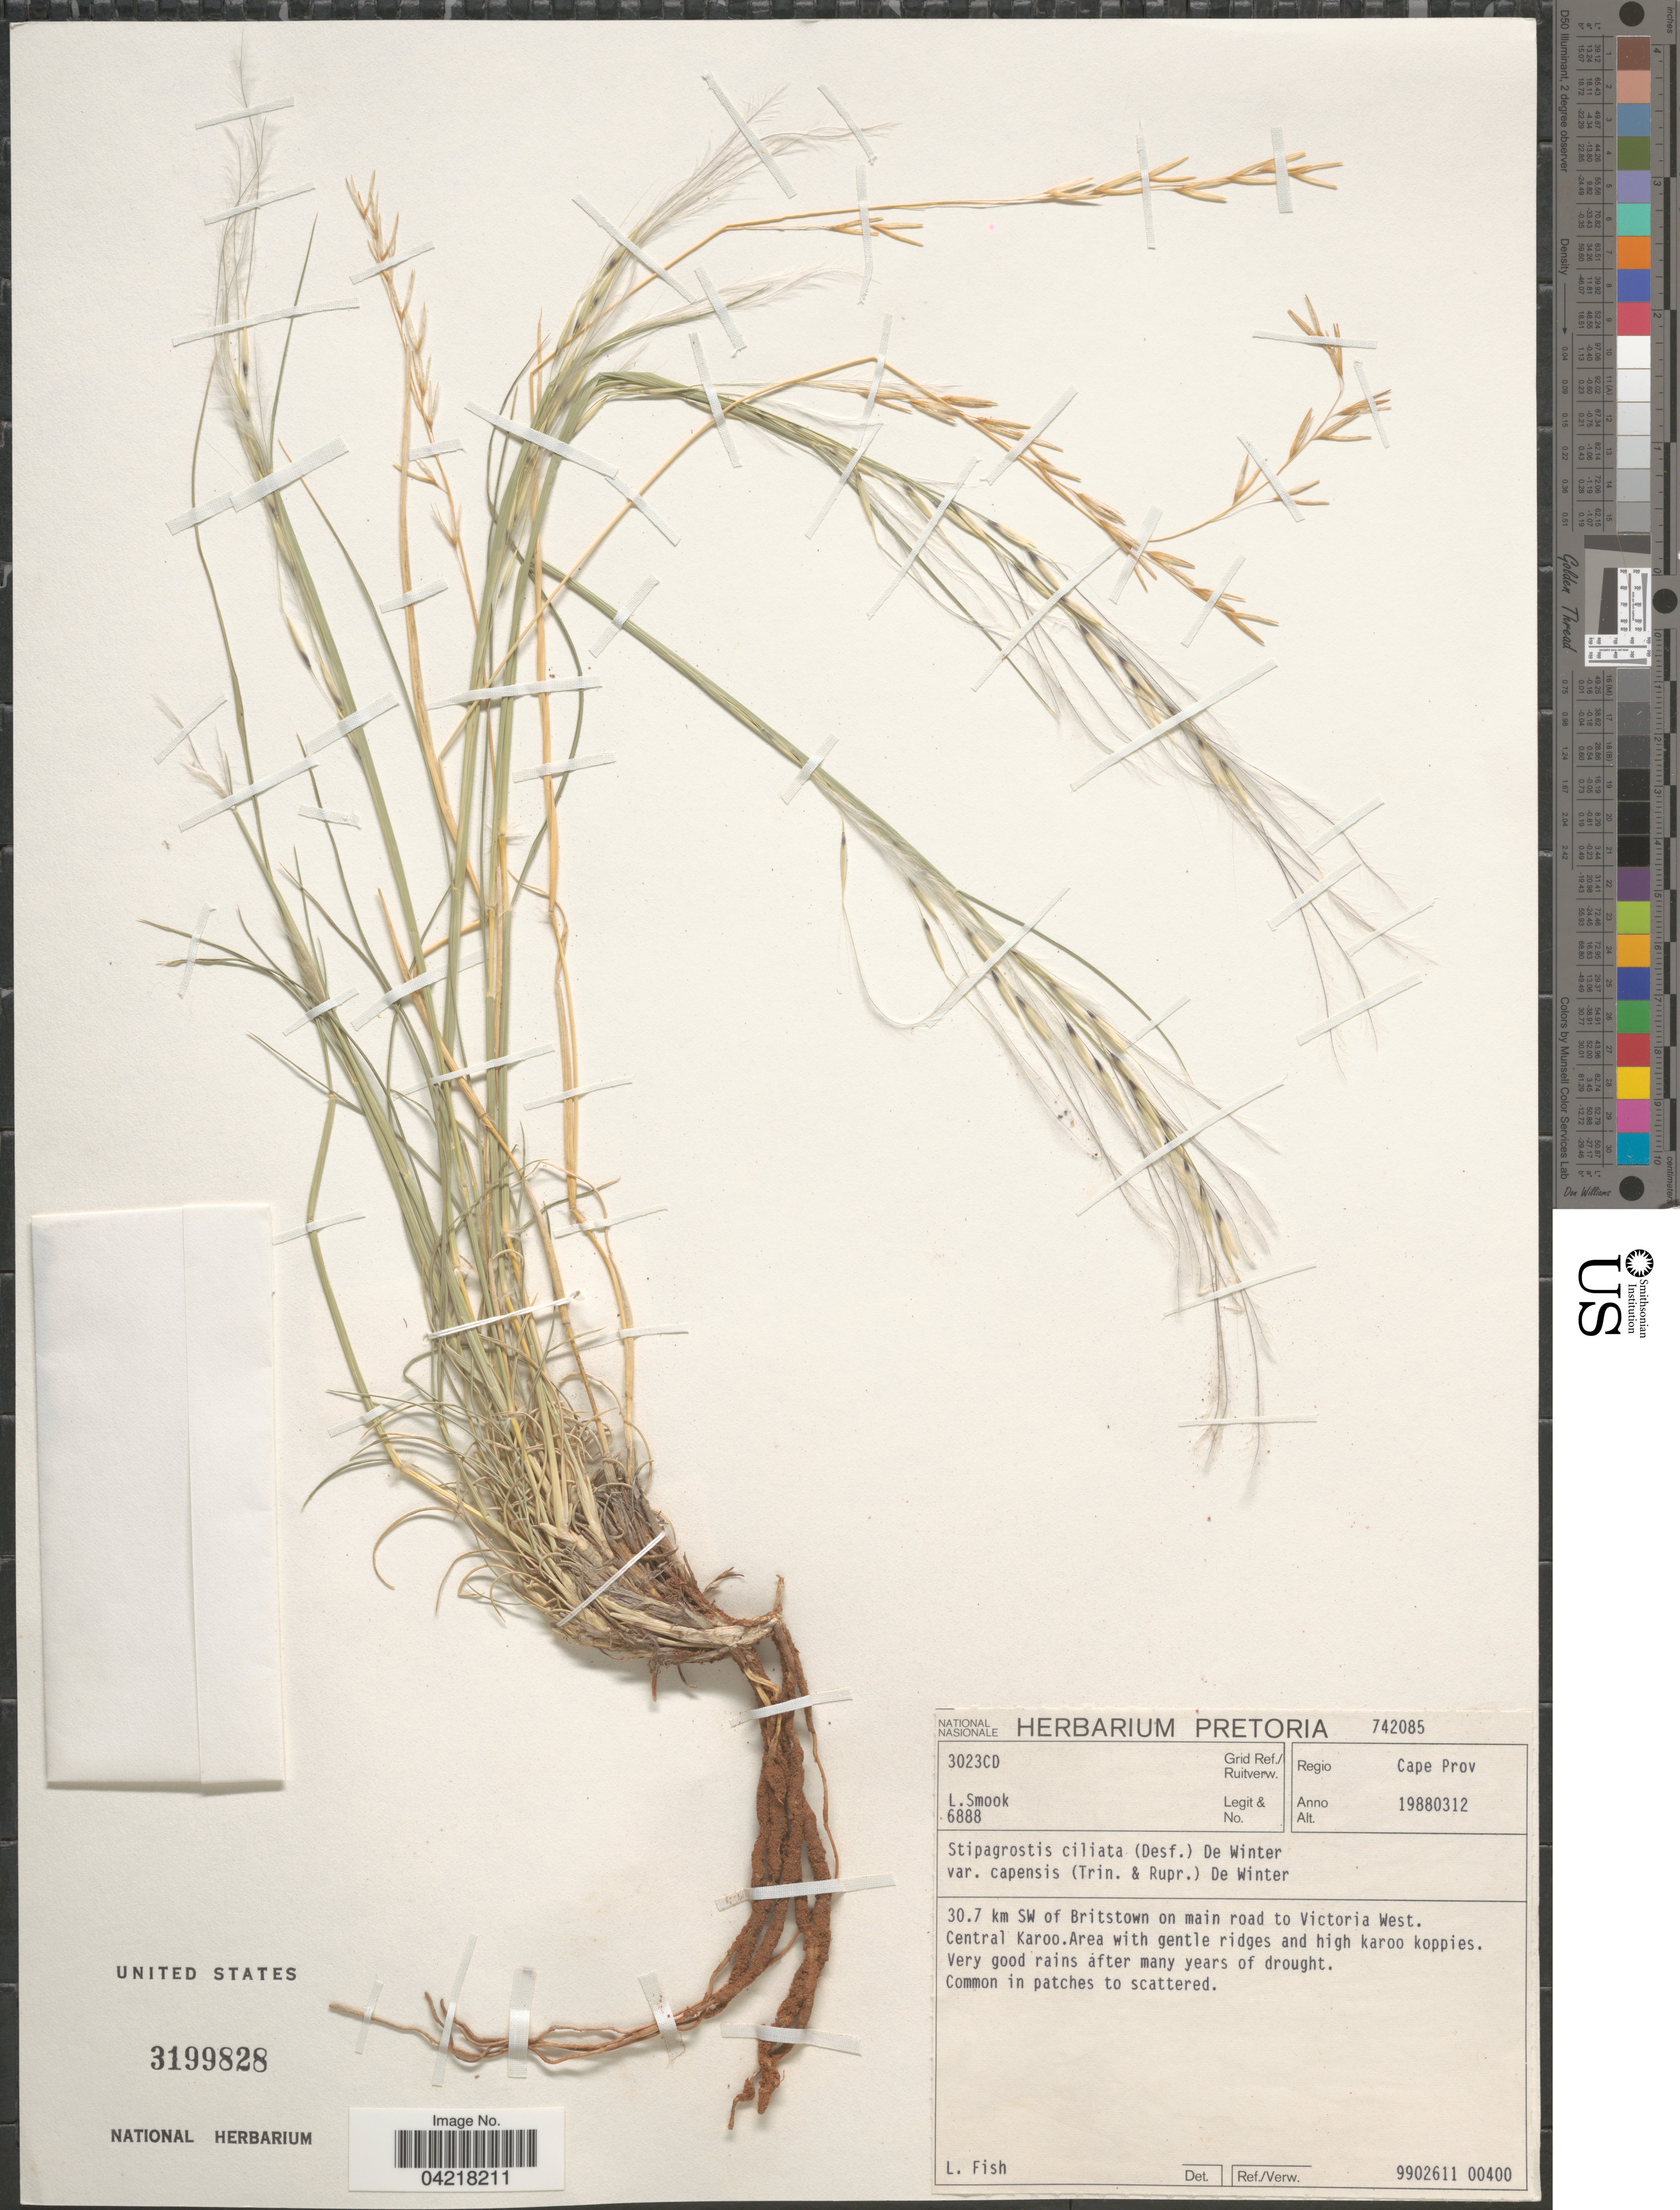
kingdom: Plantae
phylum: Tracheophyta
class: Liliopsida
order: Poales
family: Poaceae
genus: Stipagrostis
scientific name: Stipagrostis ciliata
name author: (Desf.) De Winter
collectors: L. Smook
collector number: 6888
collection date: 1988-03-12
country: South Africa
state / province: Northern Cape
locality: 30.7 km SW of Britstown on main road to Victoria West. Central Karoo. Area with gentle ridges and high karoo koppies. 3023CD Grid Ref./Ruitverw. Regio Cape Prov.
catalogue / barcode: US 3199828